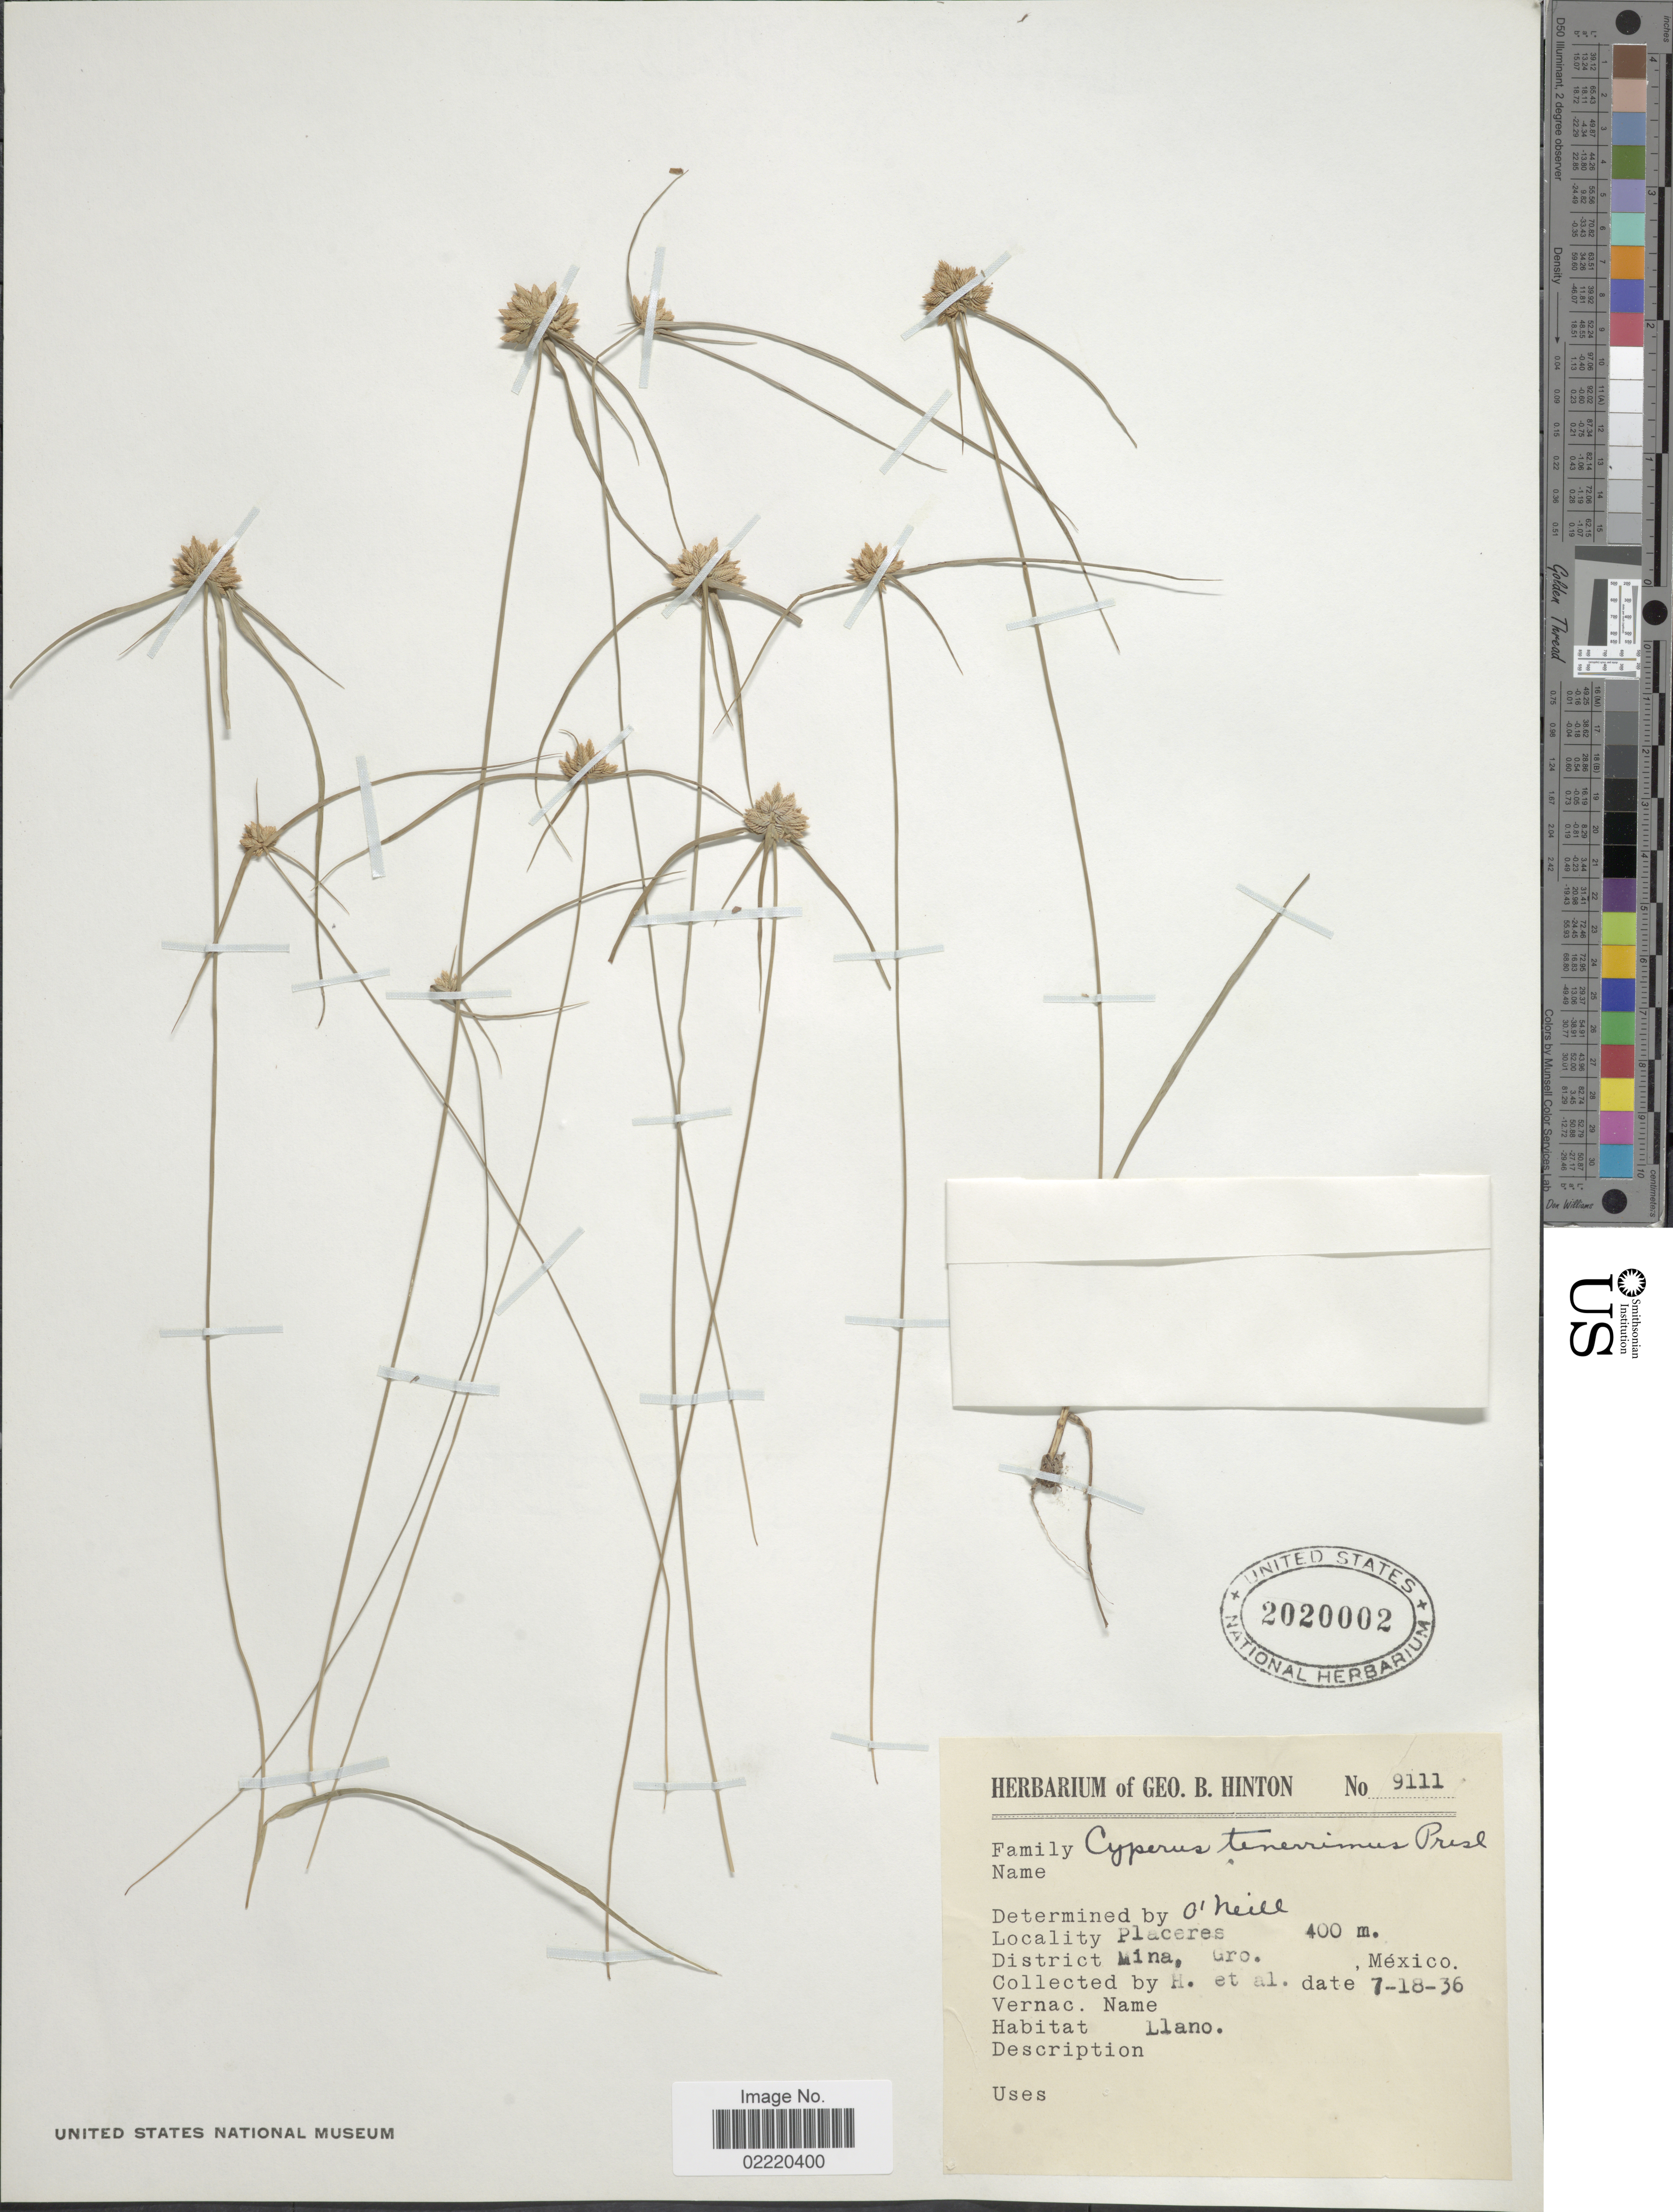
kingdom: Plantae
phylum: Tracheophyta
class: Liliopsida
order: Poales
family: Cyperaceae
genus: Cyperus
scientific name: Cyperus tenerrimus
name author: J. Presl & C. Presl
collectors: G. B. Hinton & et al.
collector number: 9111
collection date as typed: Transcribed d/m/y: 18/7/36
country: Mexico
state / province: Guerrero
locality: Placeres, District Mina.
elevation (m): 400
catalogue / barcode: US 2020002